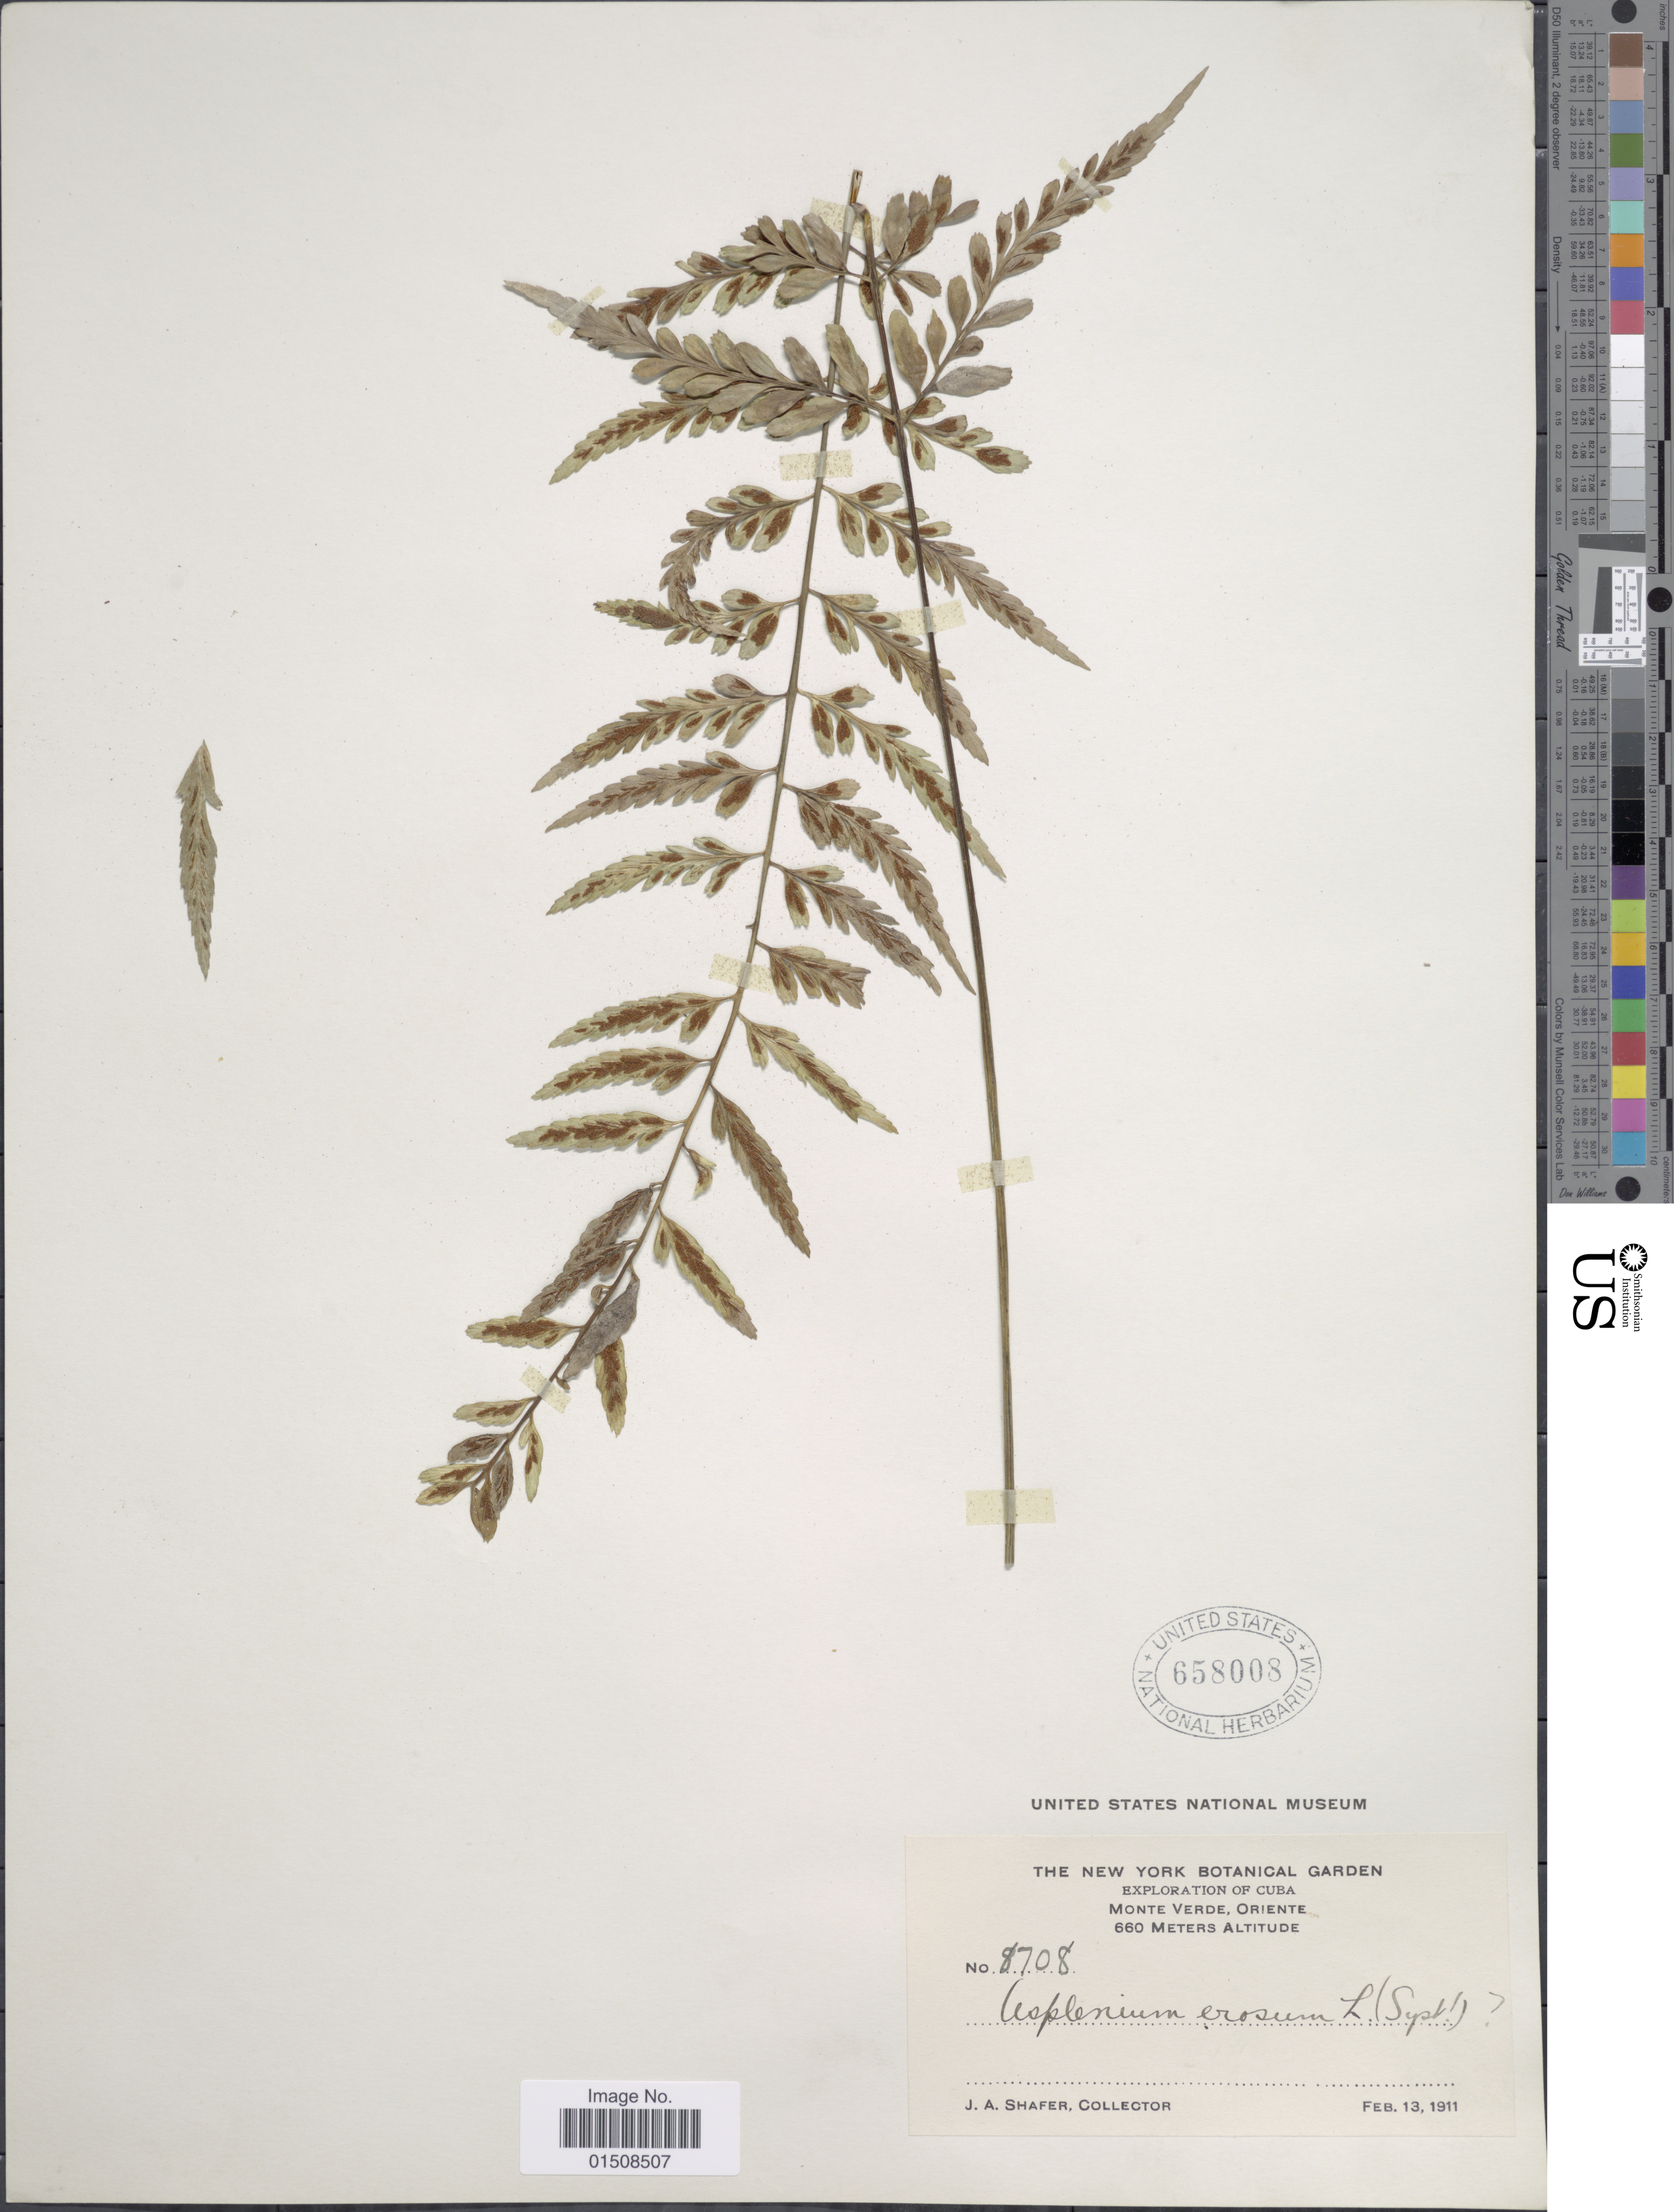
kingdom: Plantae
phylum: Tracheophyta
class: Polypodiopsida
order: Polypodiales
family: Aspleniaceae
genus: Asplenium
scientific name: Asplenium auritum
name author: Sw.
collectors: J. A. Shafer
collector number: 8708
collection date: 1911-02-13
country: Cuba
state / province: Oriente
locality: Monte Verde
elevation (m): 660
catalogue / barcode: US 658008